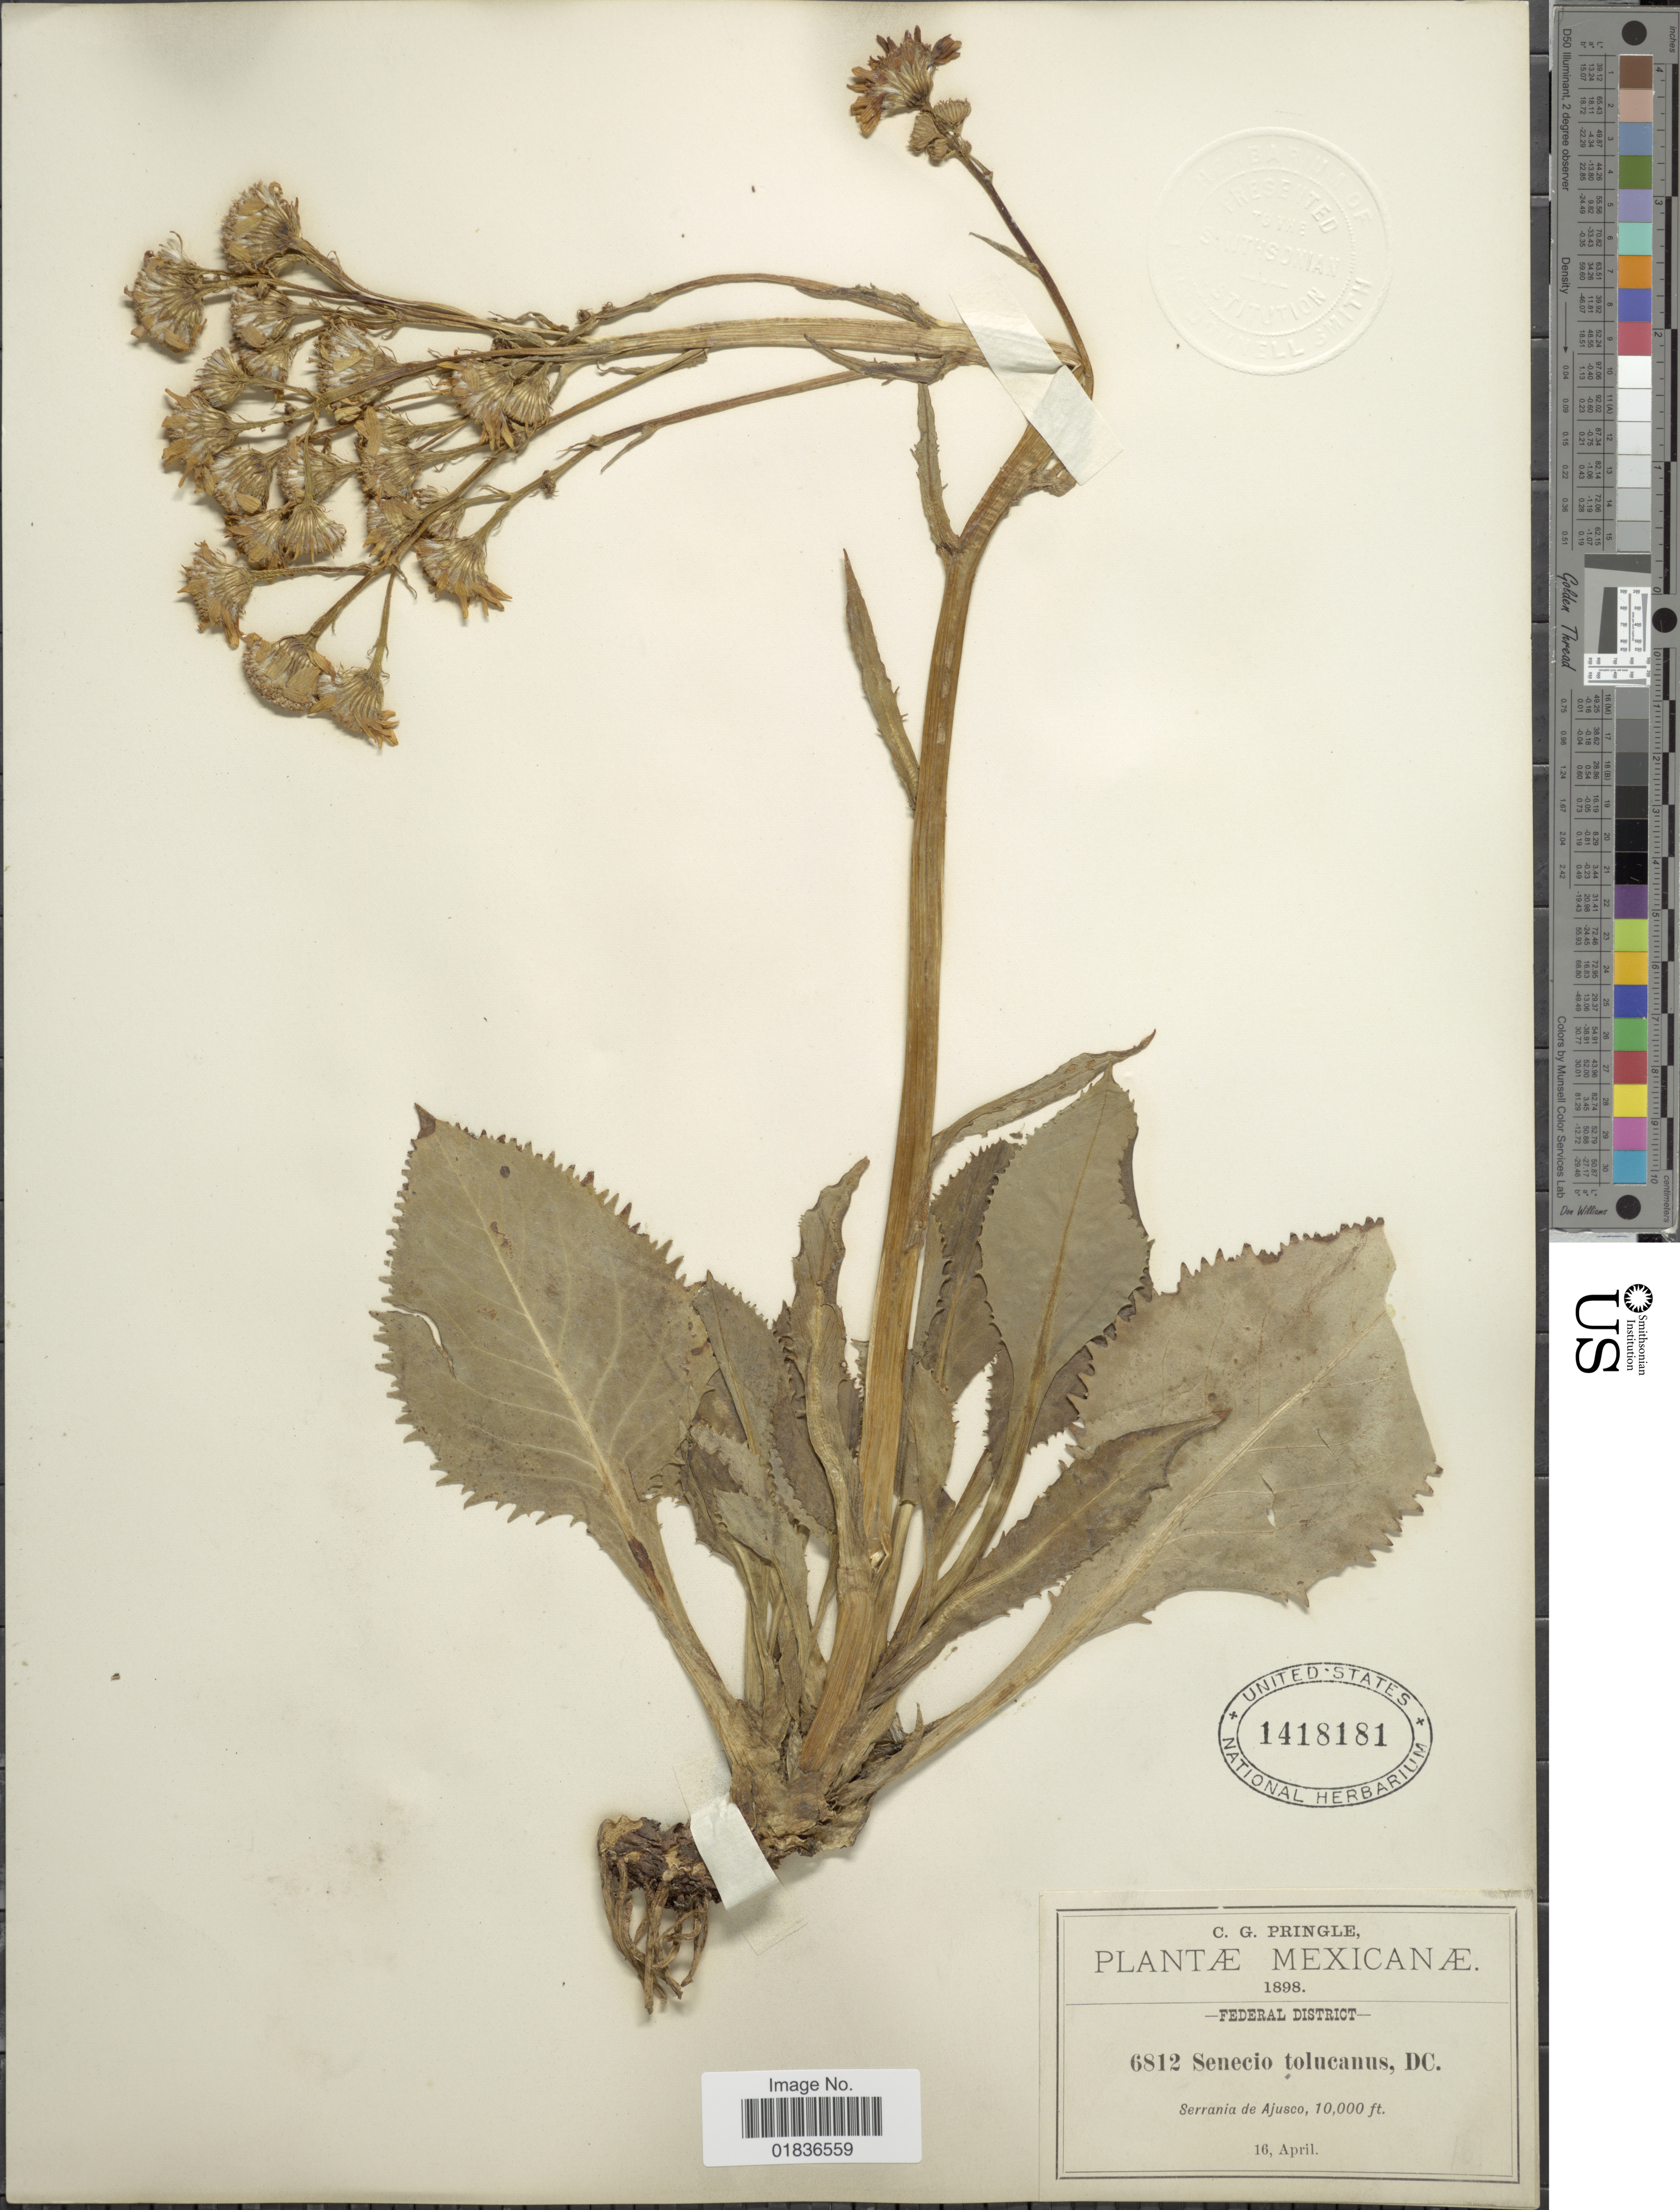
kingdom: Plantae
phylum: Tracheophyta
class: Magnoliopsida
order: Asterales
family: Asteraceae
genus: Senecio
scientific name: Senecio toluccanus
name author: DC.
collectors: C. G. Pringle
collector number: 6812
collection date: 1898-04-16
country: Mexico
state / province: Distrito Federal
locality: Serrania de Ajusco.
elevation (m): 3048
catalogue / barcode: US 1418181